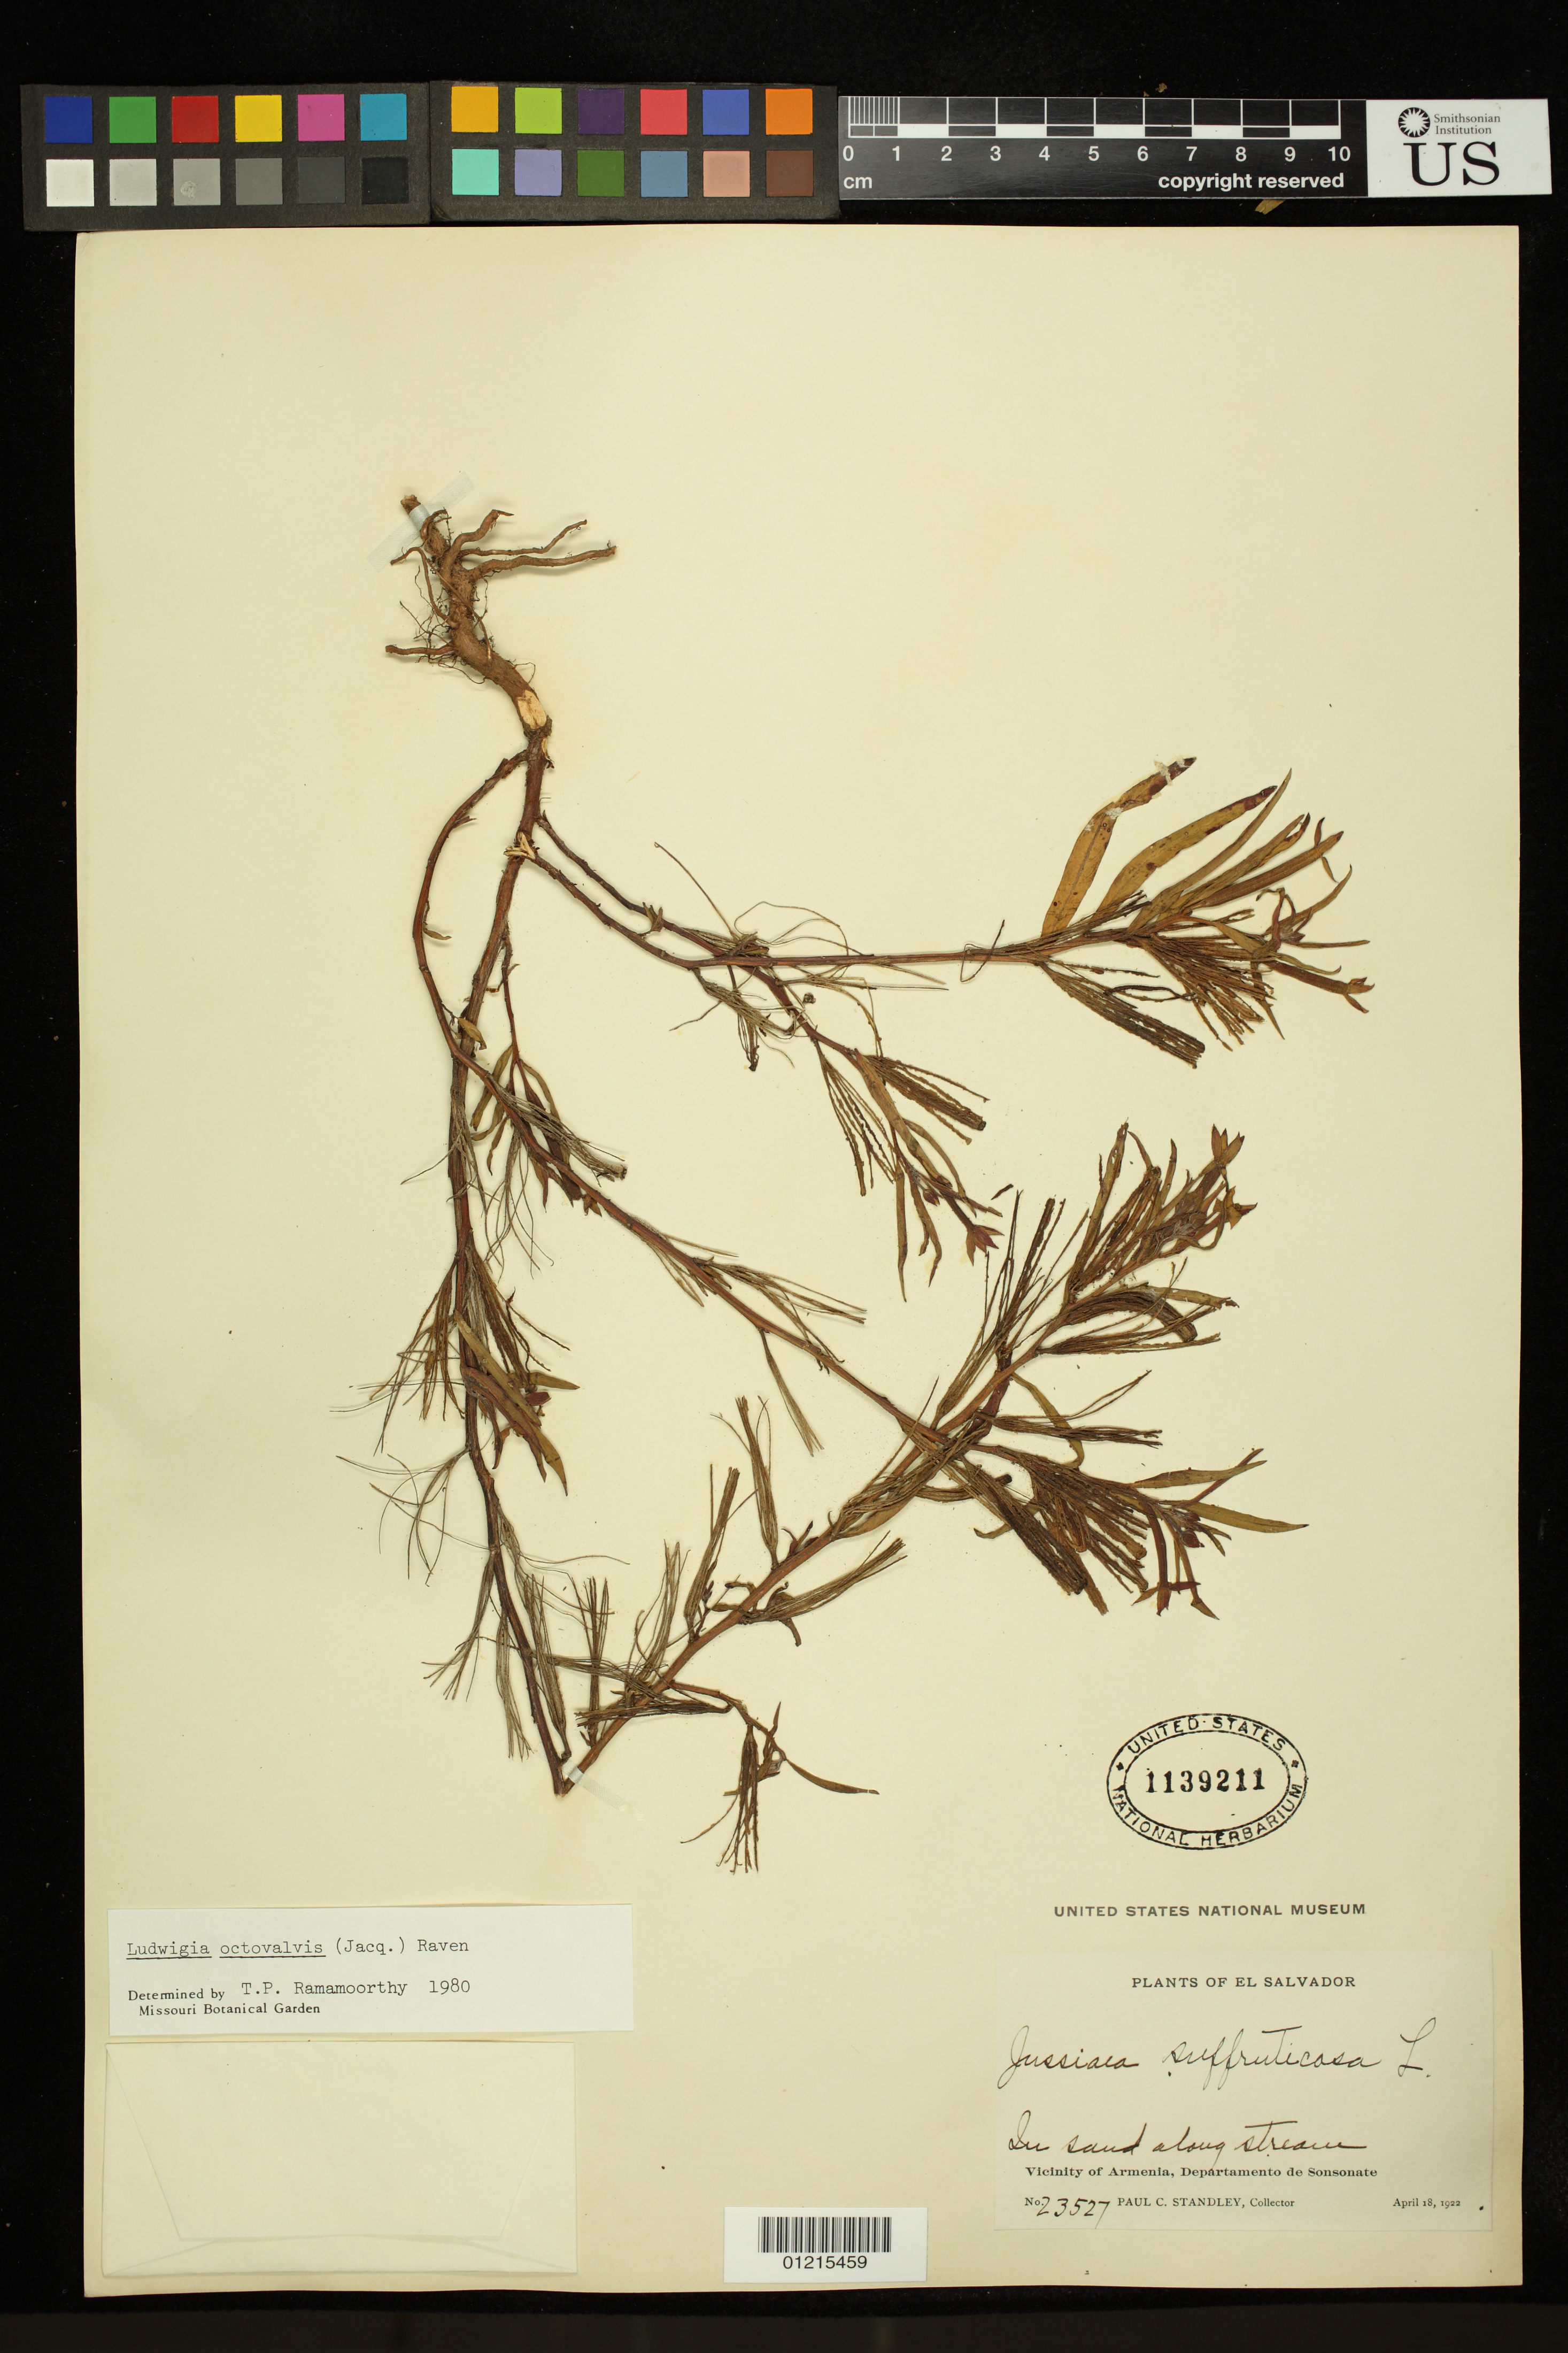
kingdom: Plantae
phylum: Tracheophyta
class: Magnoliopsida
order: Myrtales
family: Onagraceae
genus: Ludwigia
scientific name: Ludwigia octovalvis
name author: (Jacq.) P.H. Raven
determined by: Ramamoorthy, T. P.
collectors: P. C. Standley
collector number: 23527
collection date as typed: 18 Apr 1922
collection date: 1922-04-18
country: El Salvador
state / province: Sonsonate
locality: Vicinity of Armenia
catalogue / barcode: US 1139211